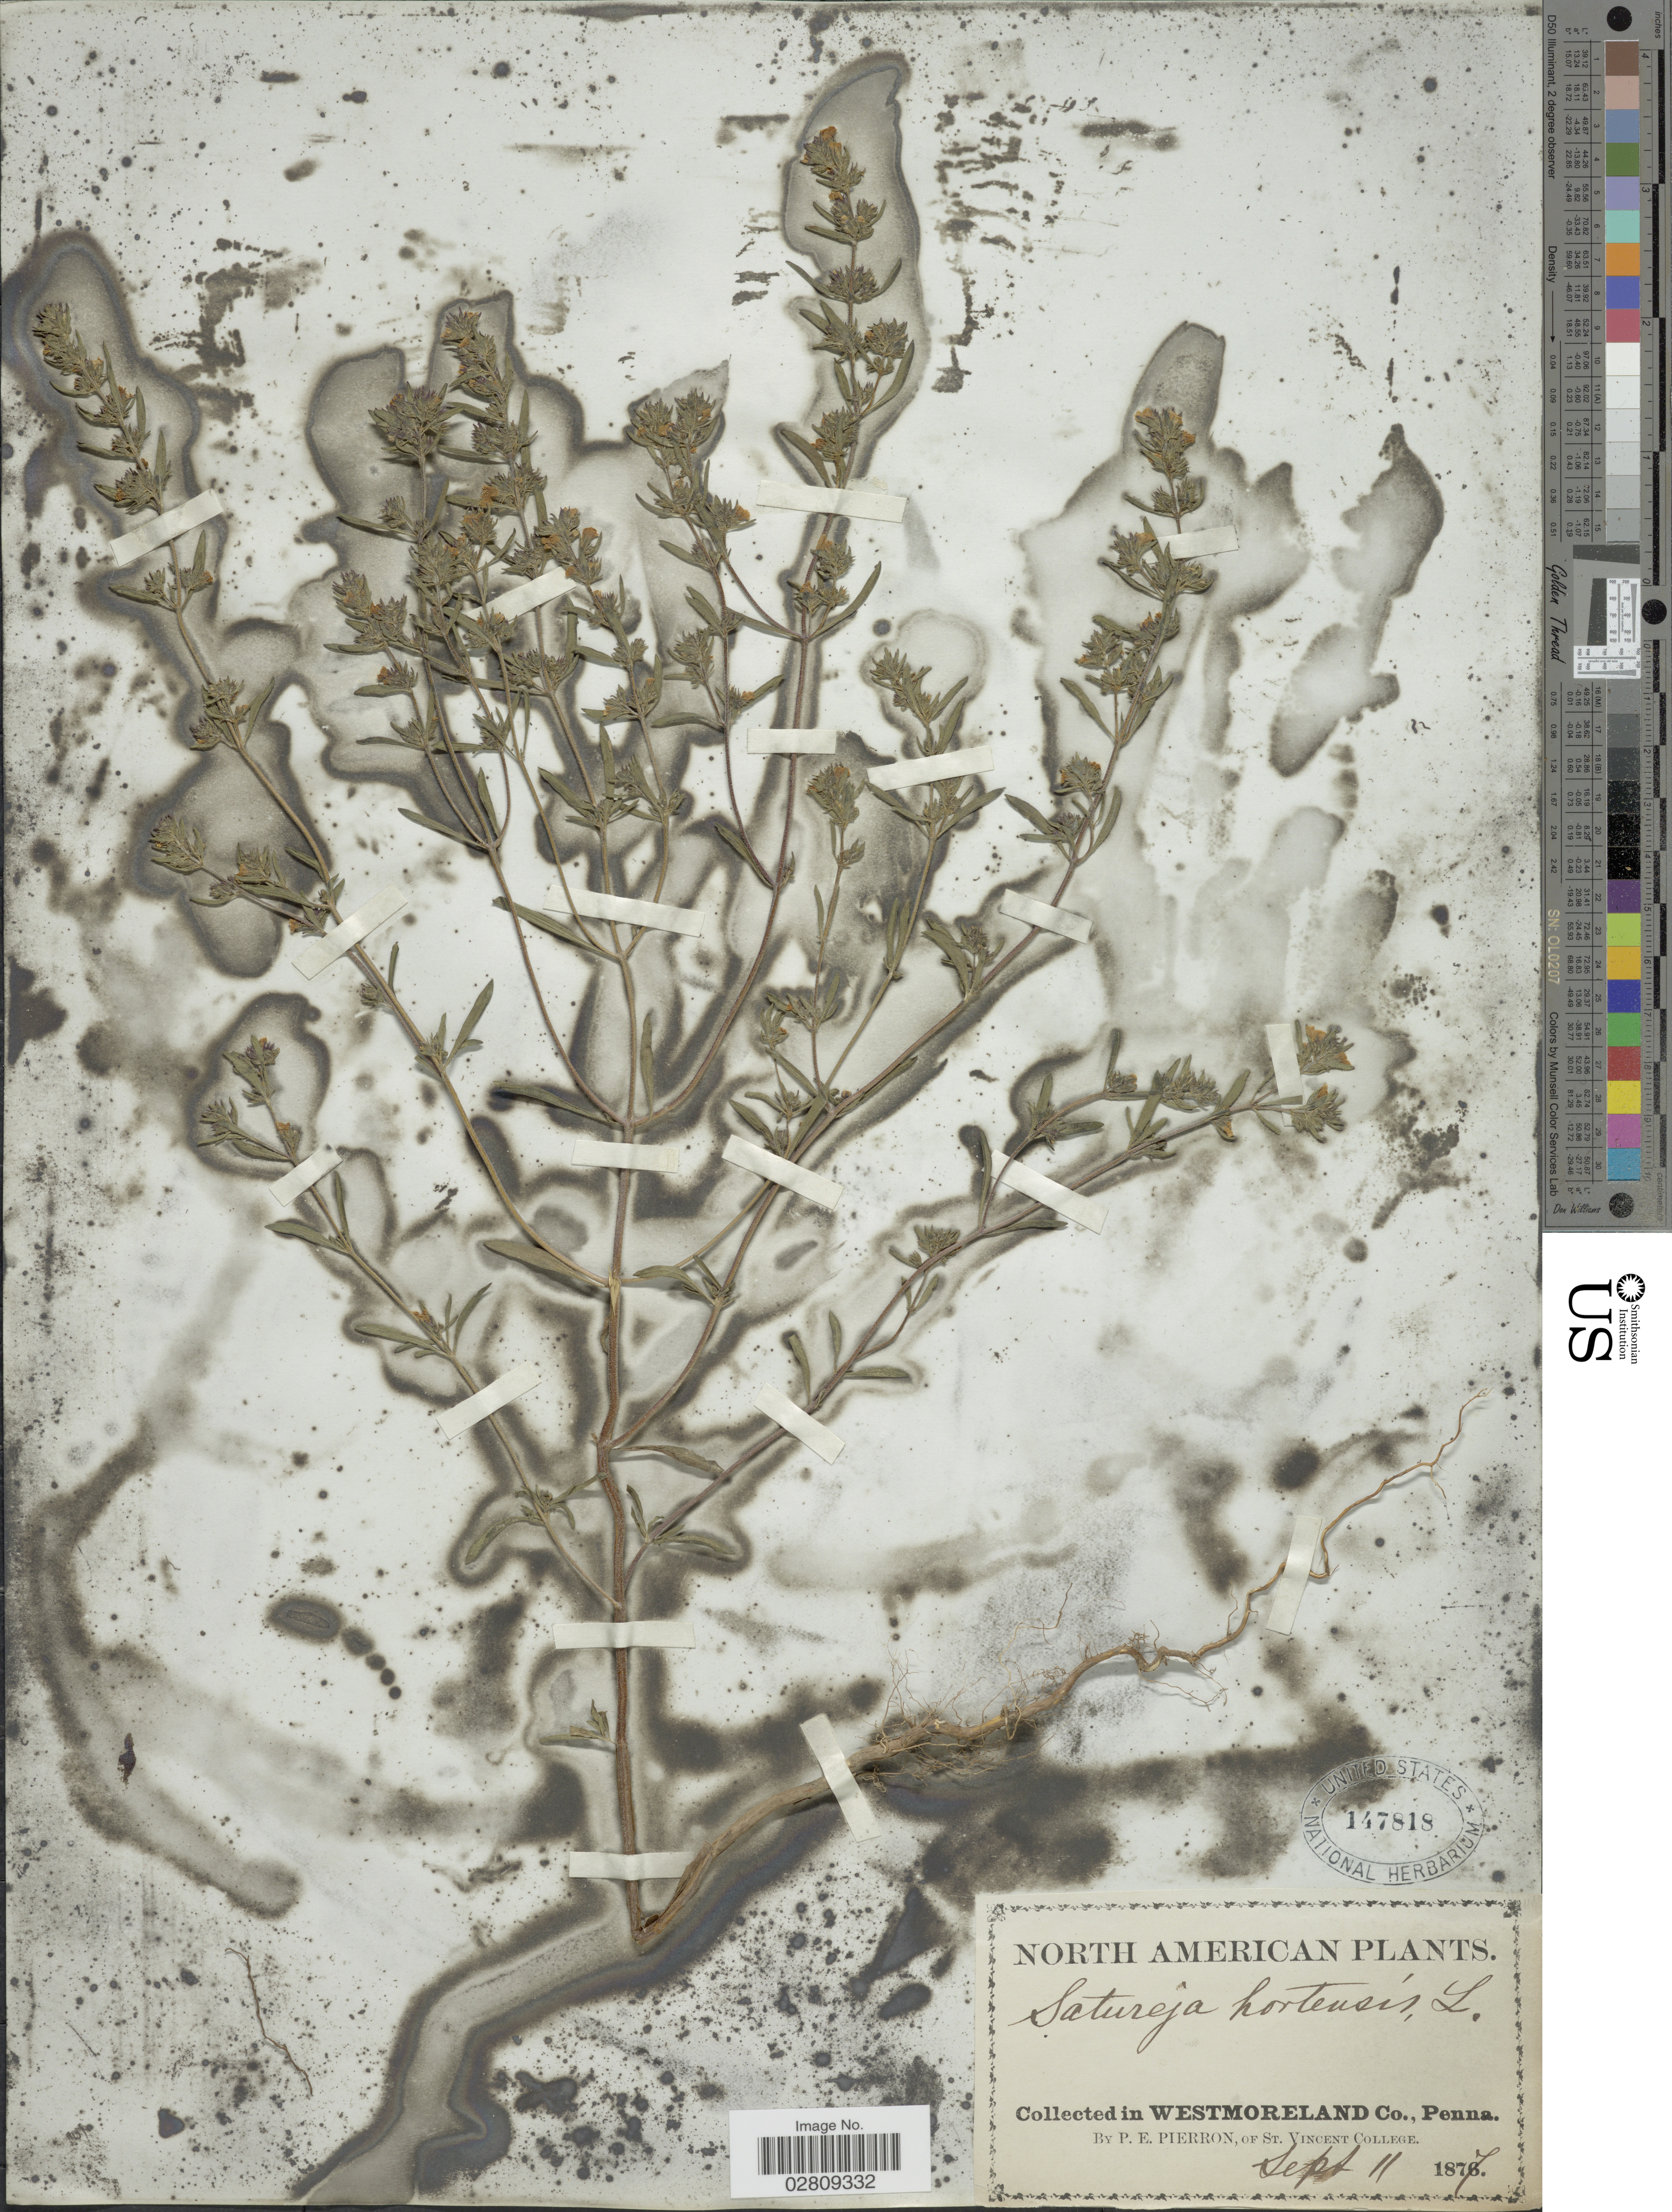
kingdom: Plantae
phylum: Tracheophyta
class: Magnoliopsida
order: Lamiales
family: Lamiaceae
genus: Satureja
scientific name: Satureja hortensis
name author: L.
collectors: P. Pierron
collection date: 1877-09-11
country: United States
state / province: Pennsylvania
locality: Westmoreland Co.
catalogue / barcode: US 147818